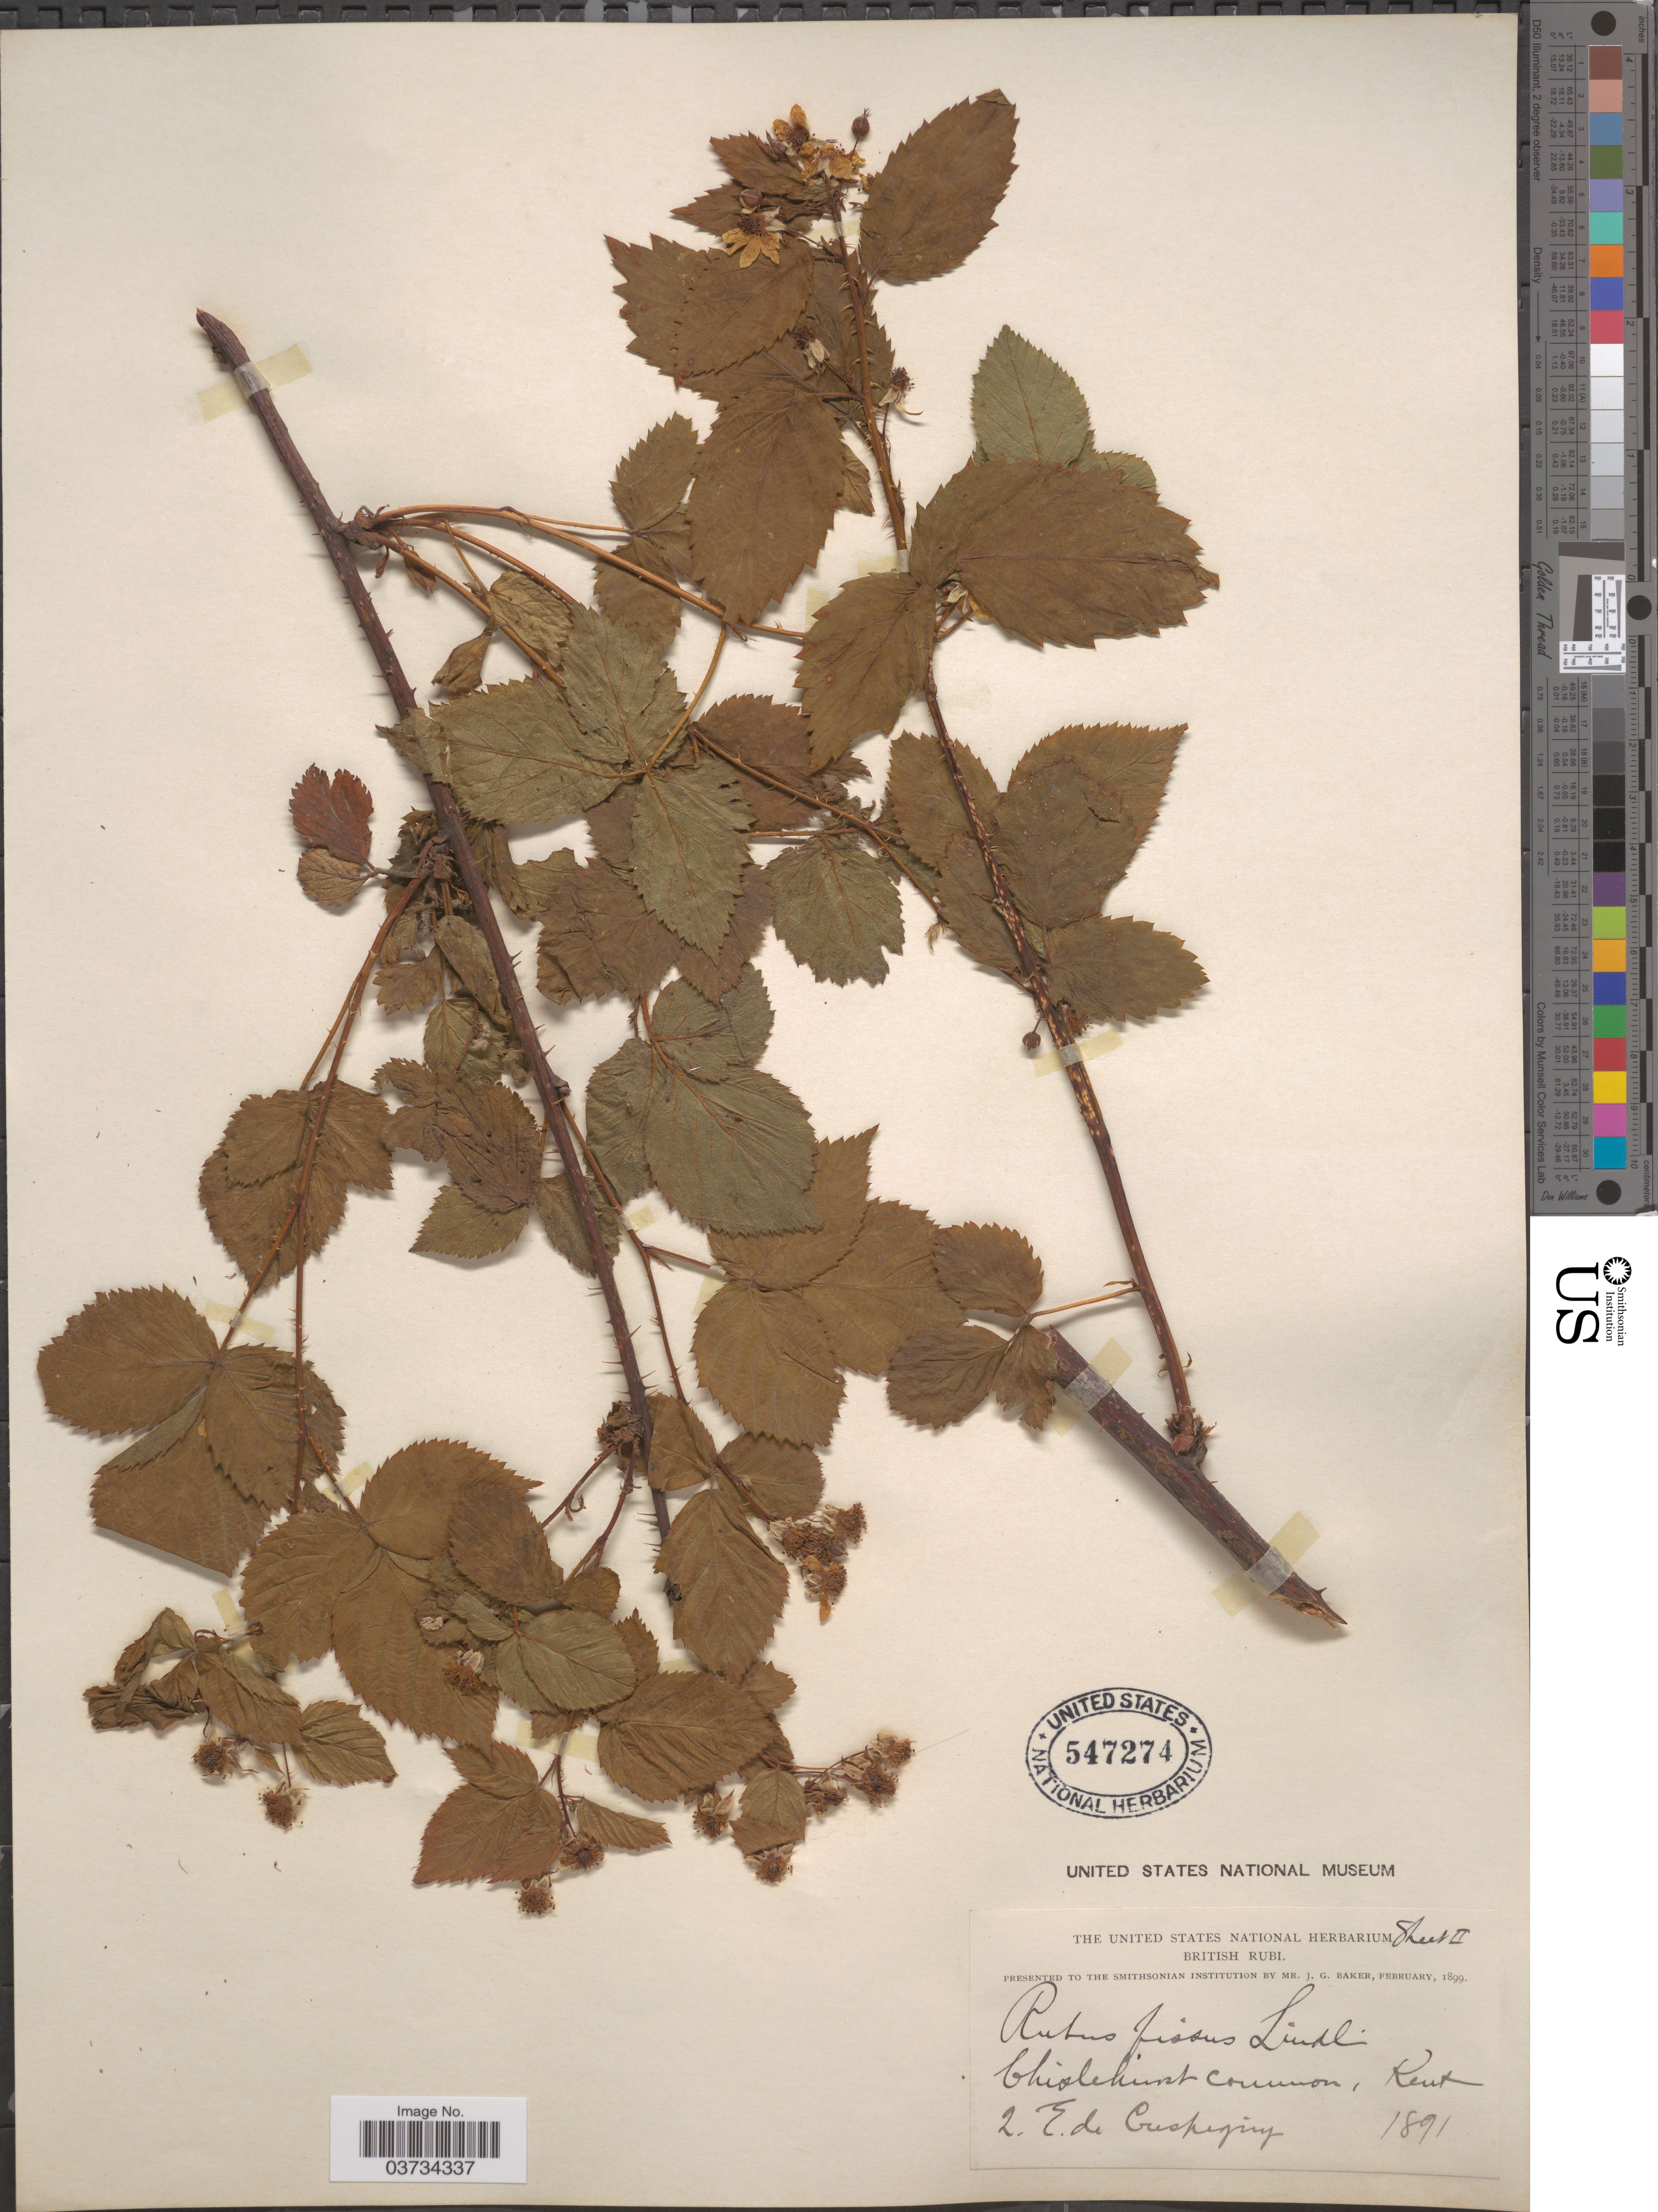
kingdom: Plantae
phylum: Tracheophyta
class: Magnoliopsida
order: Rosales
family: Rosaceae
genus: Rubus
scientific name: Rubus fissus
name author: Lindl.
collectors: E. de Crespigny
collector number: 2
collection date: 1891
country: United Kingdom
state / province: England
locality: Chislehurst common, Kent.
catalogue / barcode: US 547274